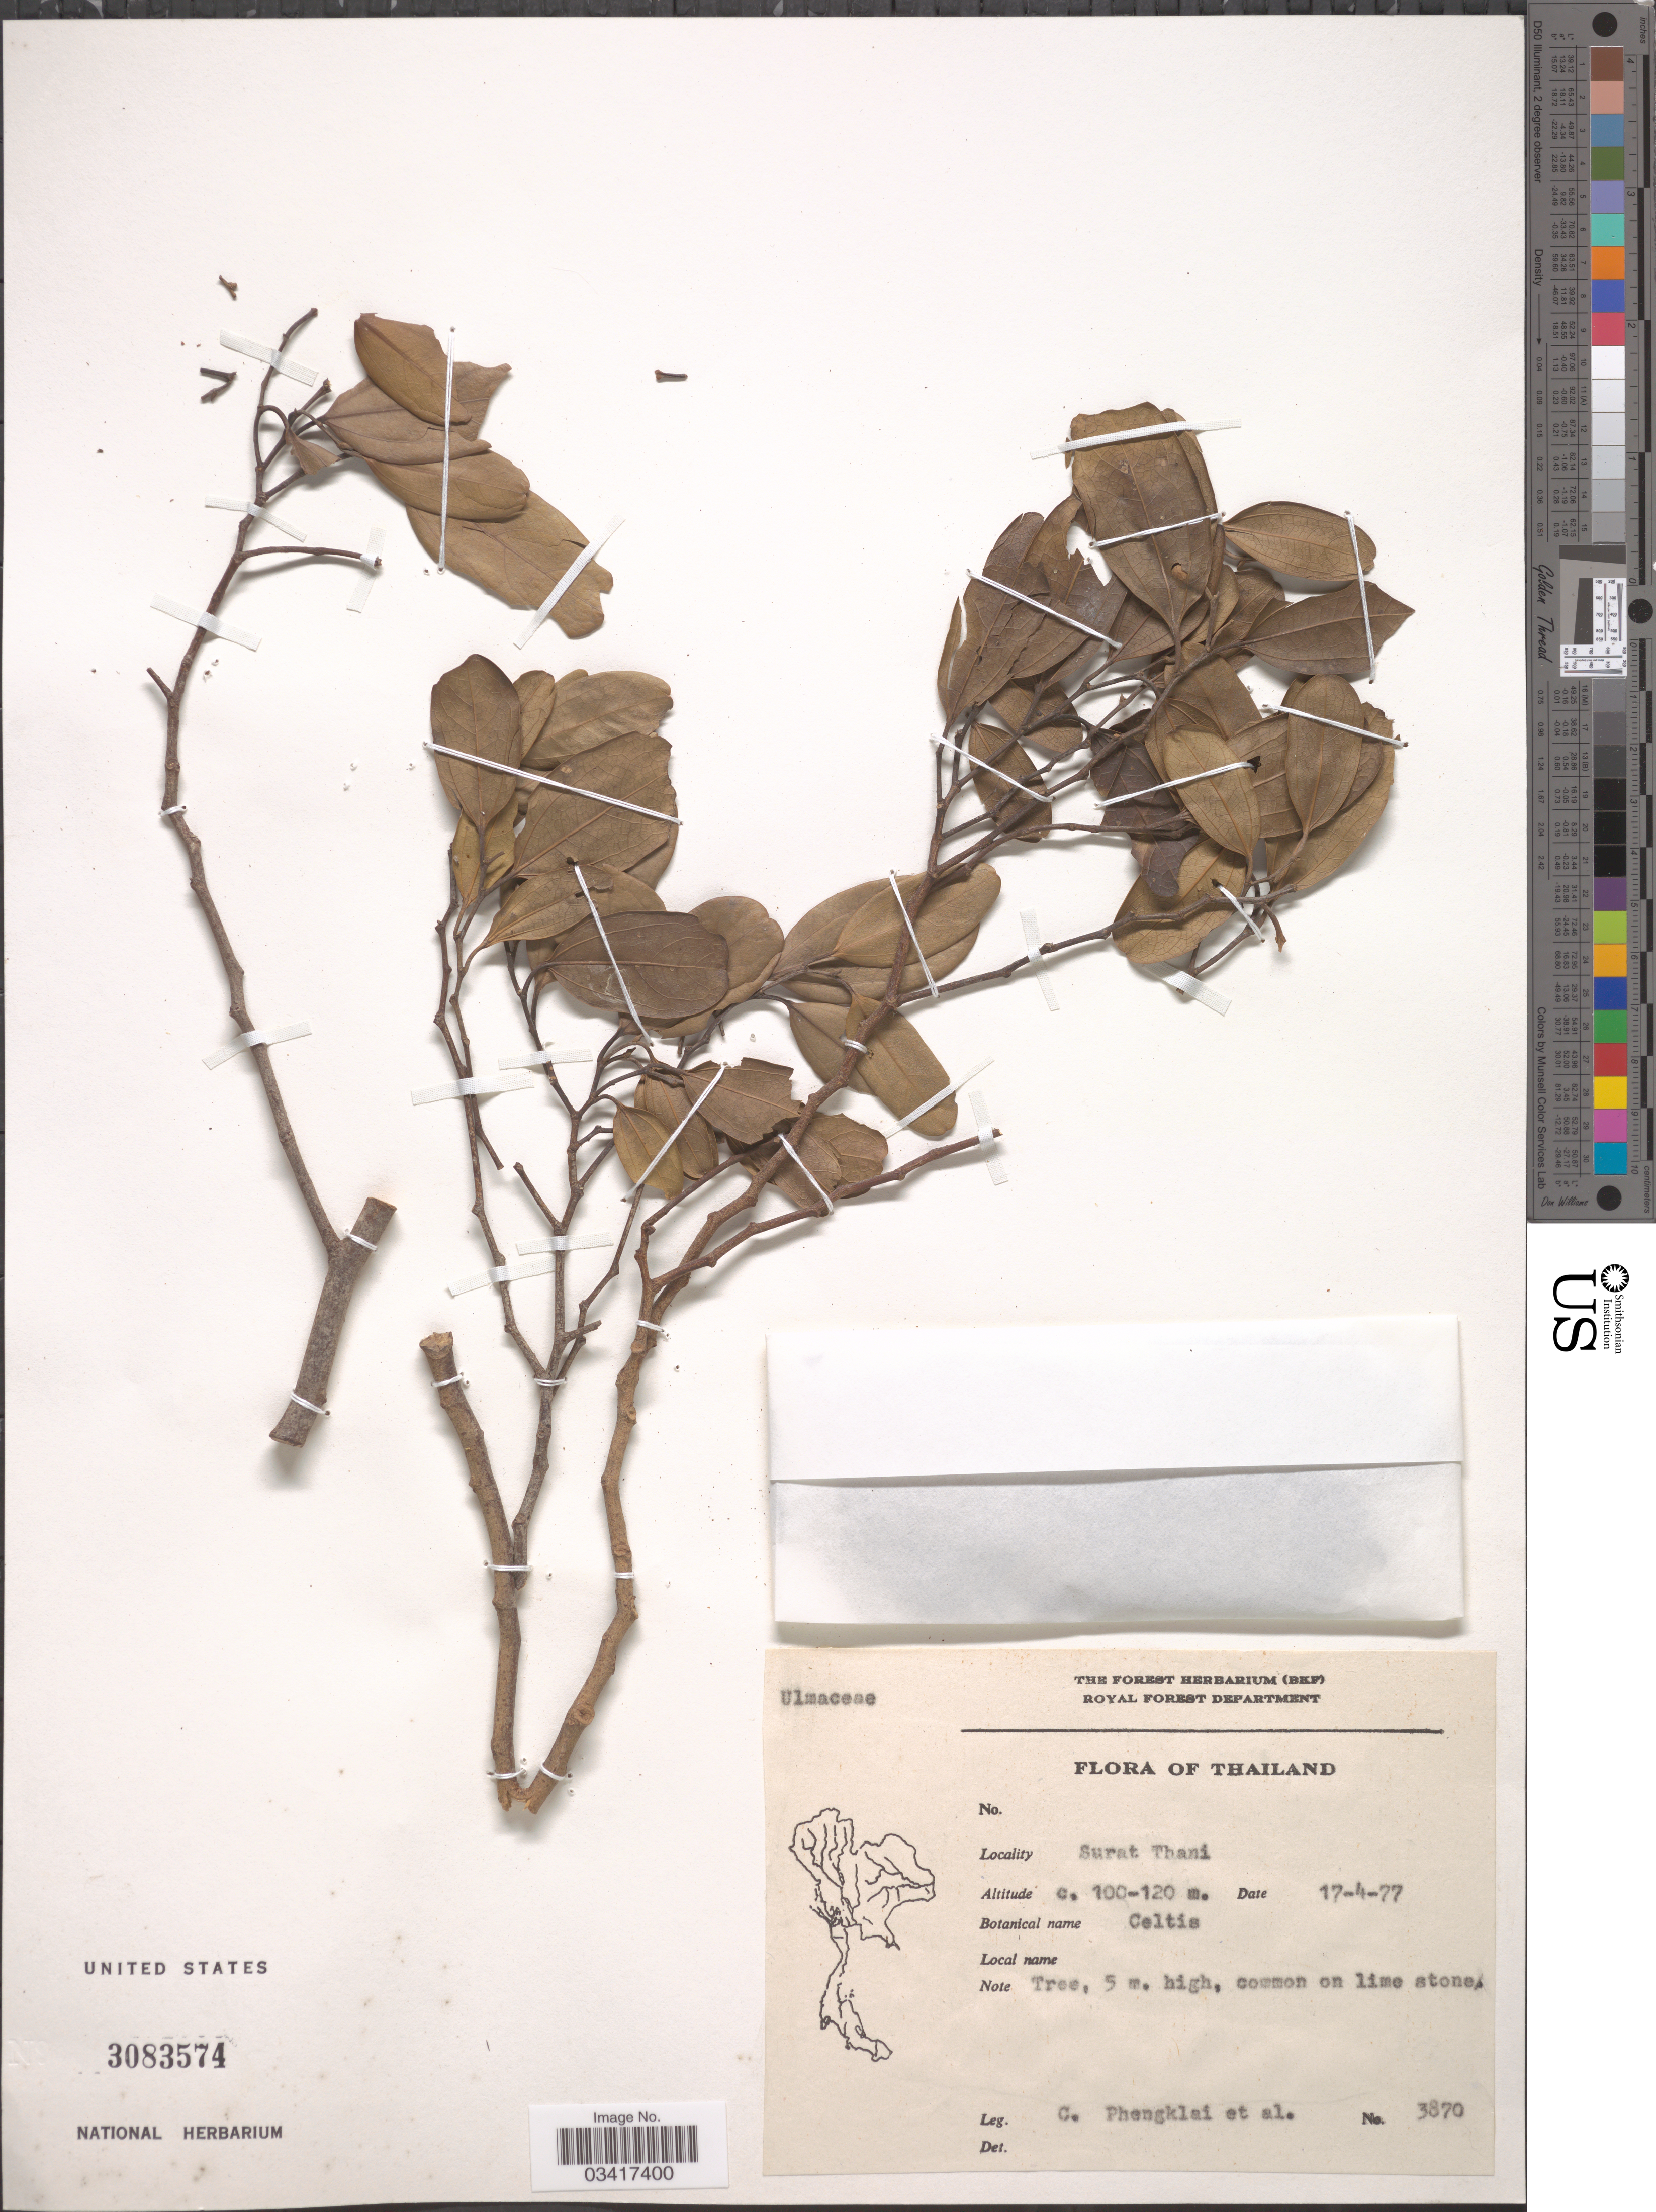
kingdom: Plantae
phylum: Tracheophyta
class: Magnoliopsida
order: Rosales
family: Ulmaceae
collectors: C. Phengklai & et al.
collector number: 3870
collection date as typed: Transcribed d/m/y: 17/4/77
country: Thailand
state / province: Surat Thani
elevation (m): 100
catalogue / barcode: US 3083574